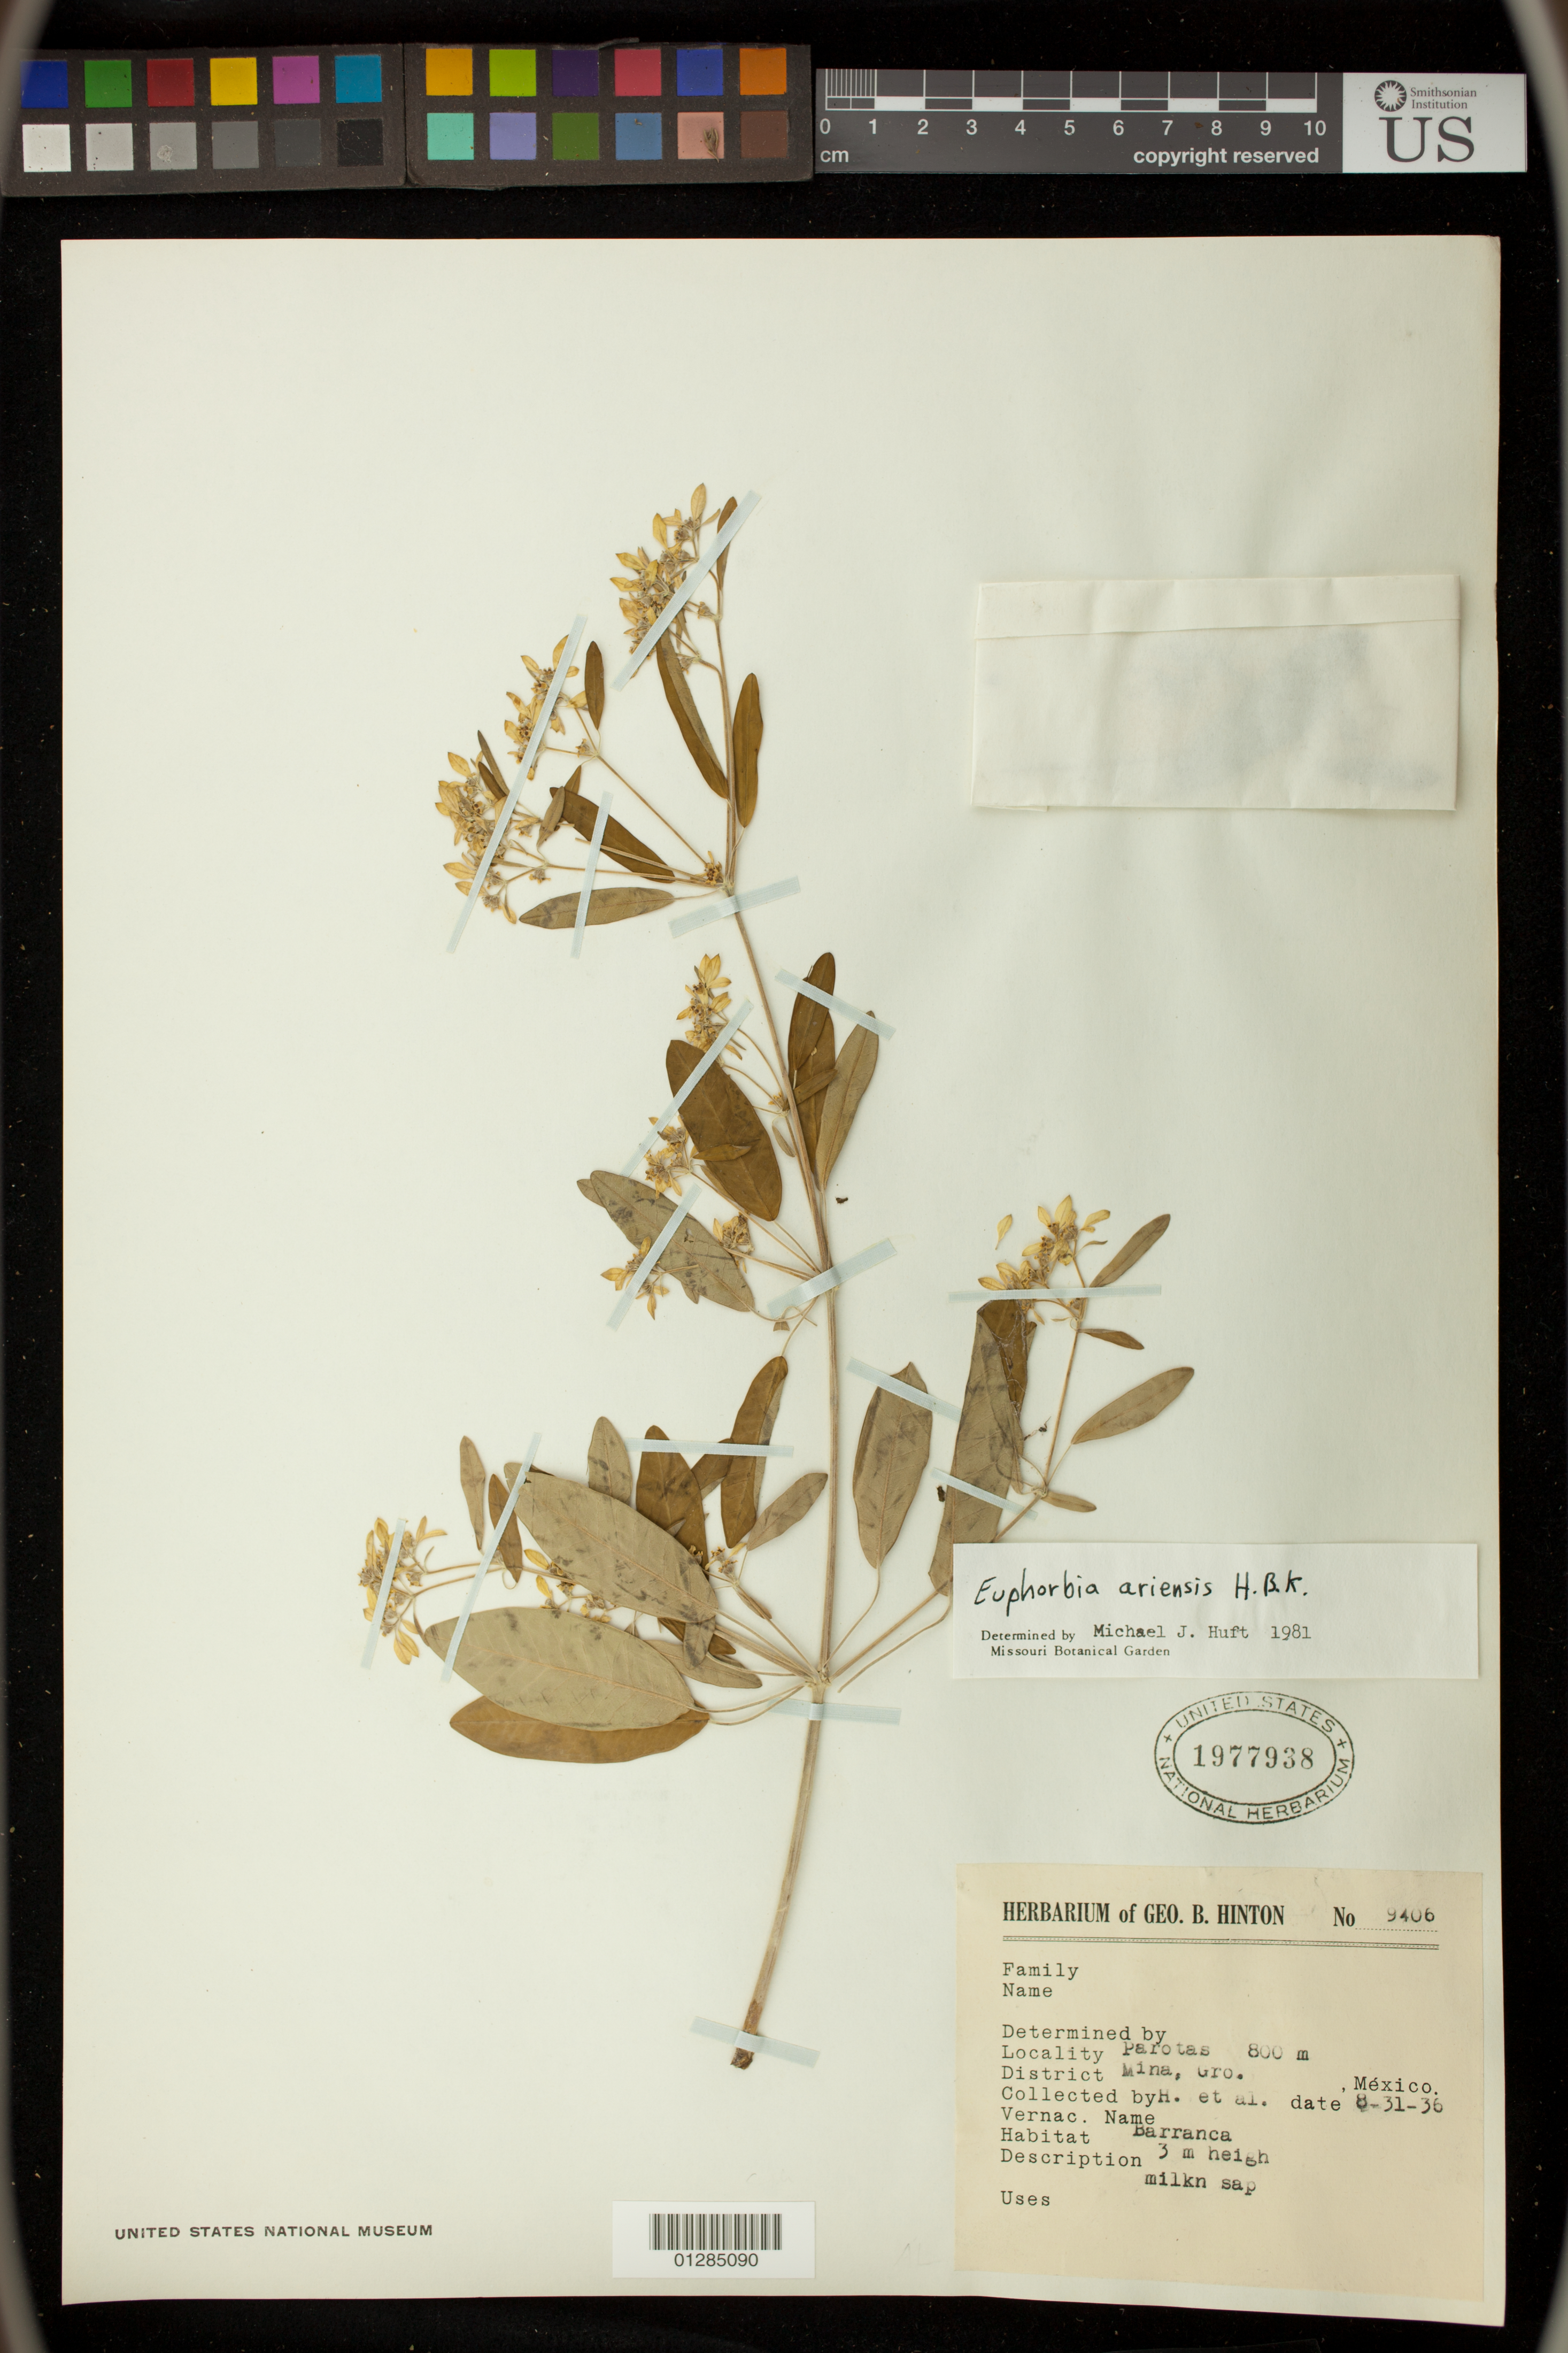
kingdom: Plantae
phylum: Tracheophyta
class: Magnoliopsida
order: Malpighiales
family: Euphorbiaceae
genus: Euphorbia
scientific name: Euphorbia ariensis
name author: Kunth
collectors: G. B. Hinton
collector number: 9406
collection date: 1936-08-31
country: Mexico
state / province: Guerrero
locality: Parotas, Mina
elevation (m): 800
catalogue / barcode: US 1977938